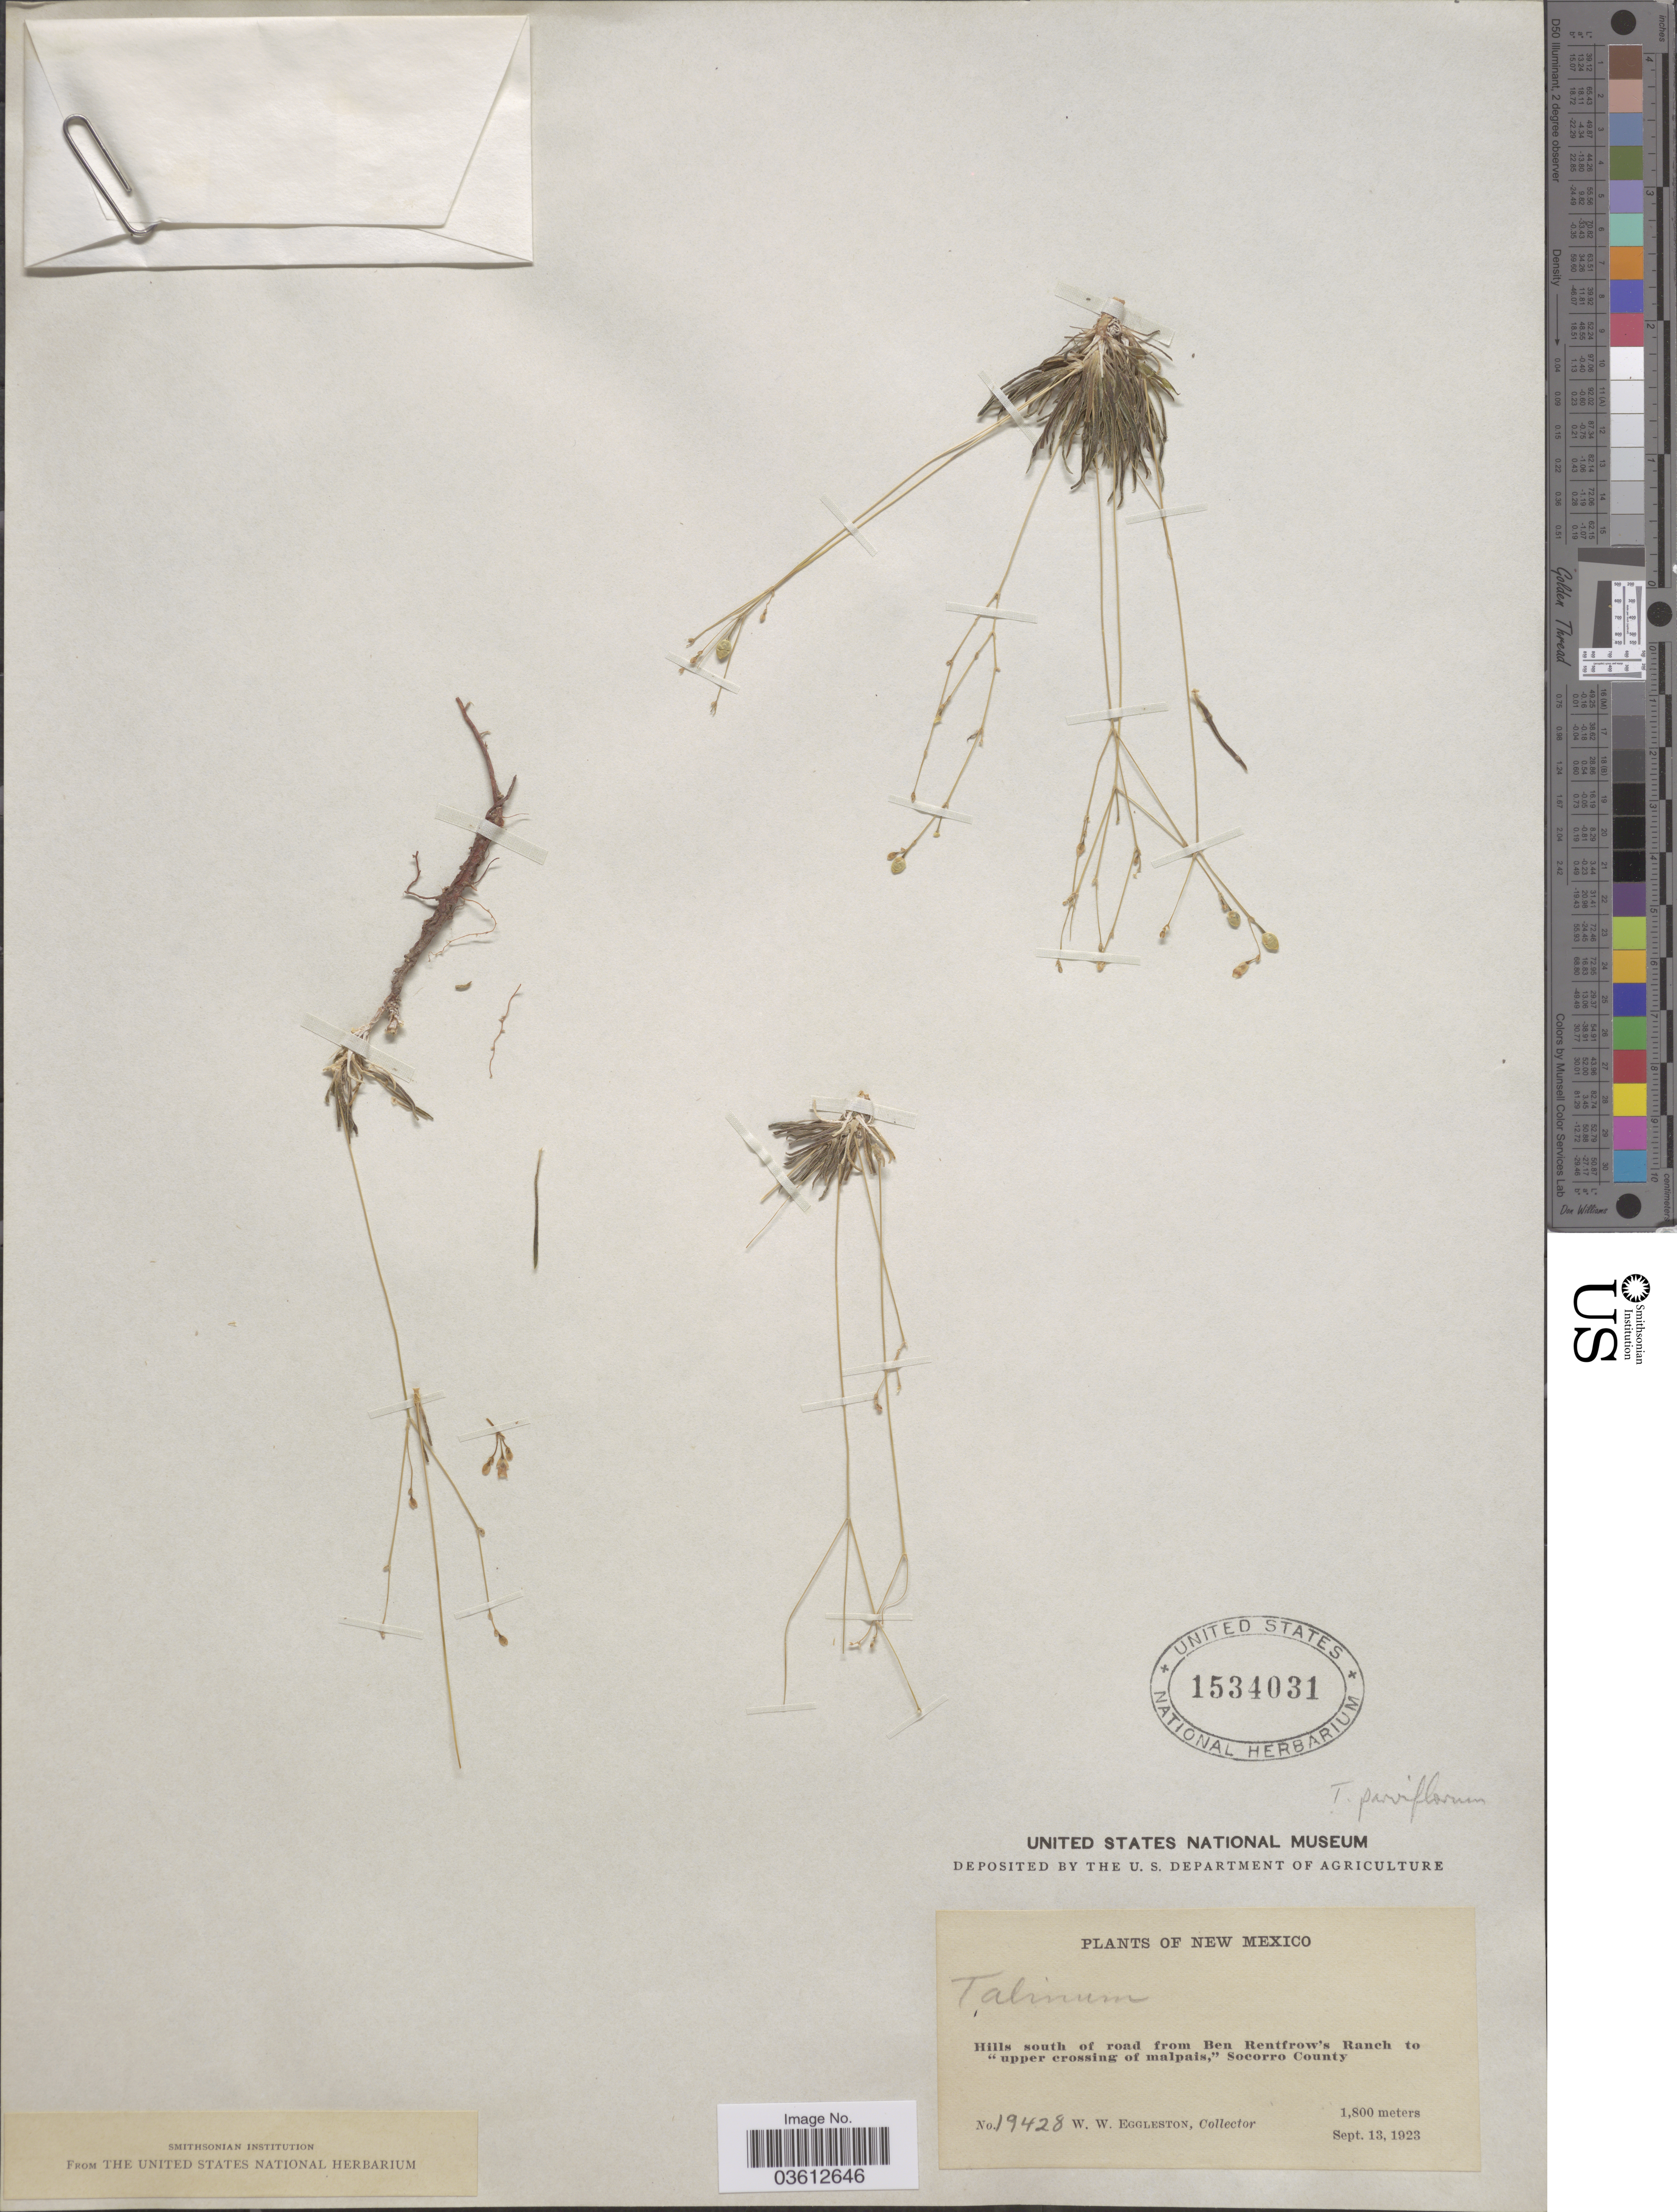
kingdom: Plantae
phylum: Tracheophyta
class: Magnoliopsida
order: Caryophyllales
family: Talinaceae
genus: Talinum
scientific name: Talinum parviflorum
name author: Nutt.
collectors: W. W. Eggleston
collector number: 19428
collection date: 1923-09-13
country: United States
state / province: New Mexico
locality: Hills south of road from Ben Rentfrow's Ranch to "upper crossing of malpais," Socorro County.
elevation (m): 1800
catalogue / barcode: US 1534031